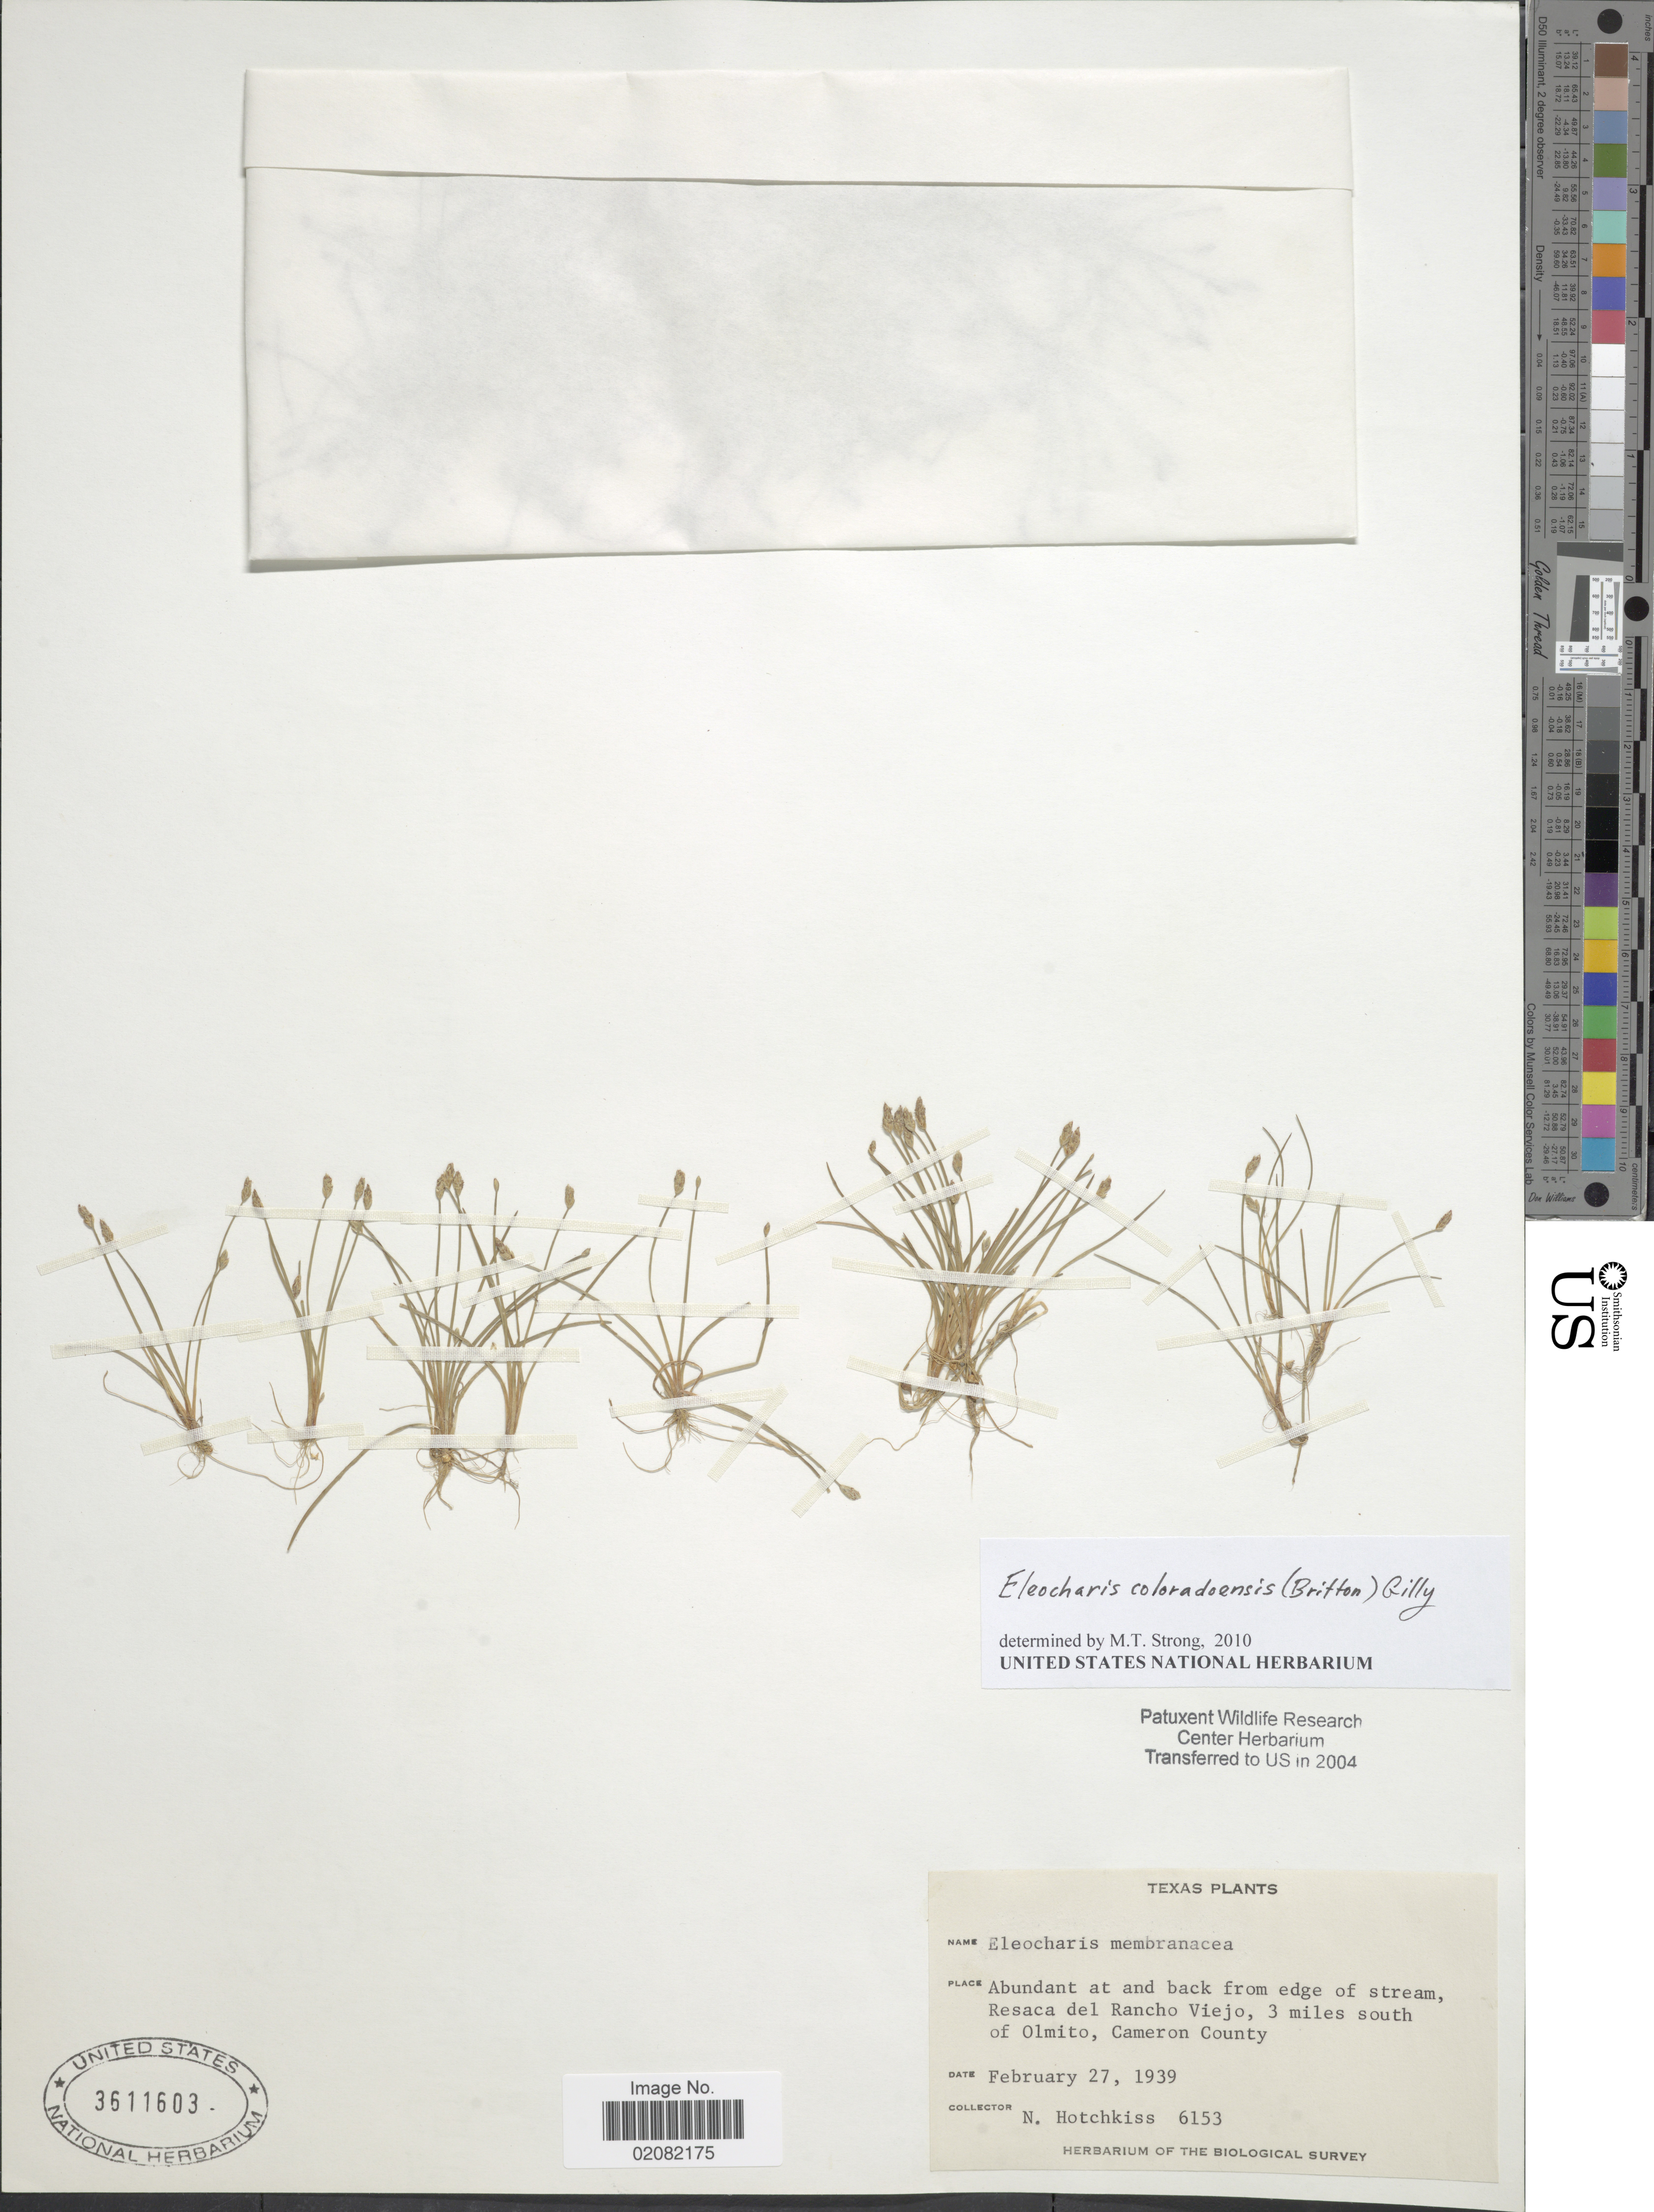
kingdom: Plantae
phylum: Tracheophyta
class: Liliopsida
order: Poales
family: Cyperaceae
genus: Eleocharis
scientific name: Eleocharis coloradoensis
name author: (Britton) Gilly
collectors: N. Hotchkiss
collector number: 6153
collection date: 1939-02-27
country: United States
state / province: Texas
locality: Abundant at and back from edge of stream Resaca del Rancho Viejo, 3 miles south of Olmito, Cameron County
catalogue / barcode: US 3611603